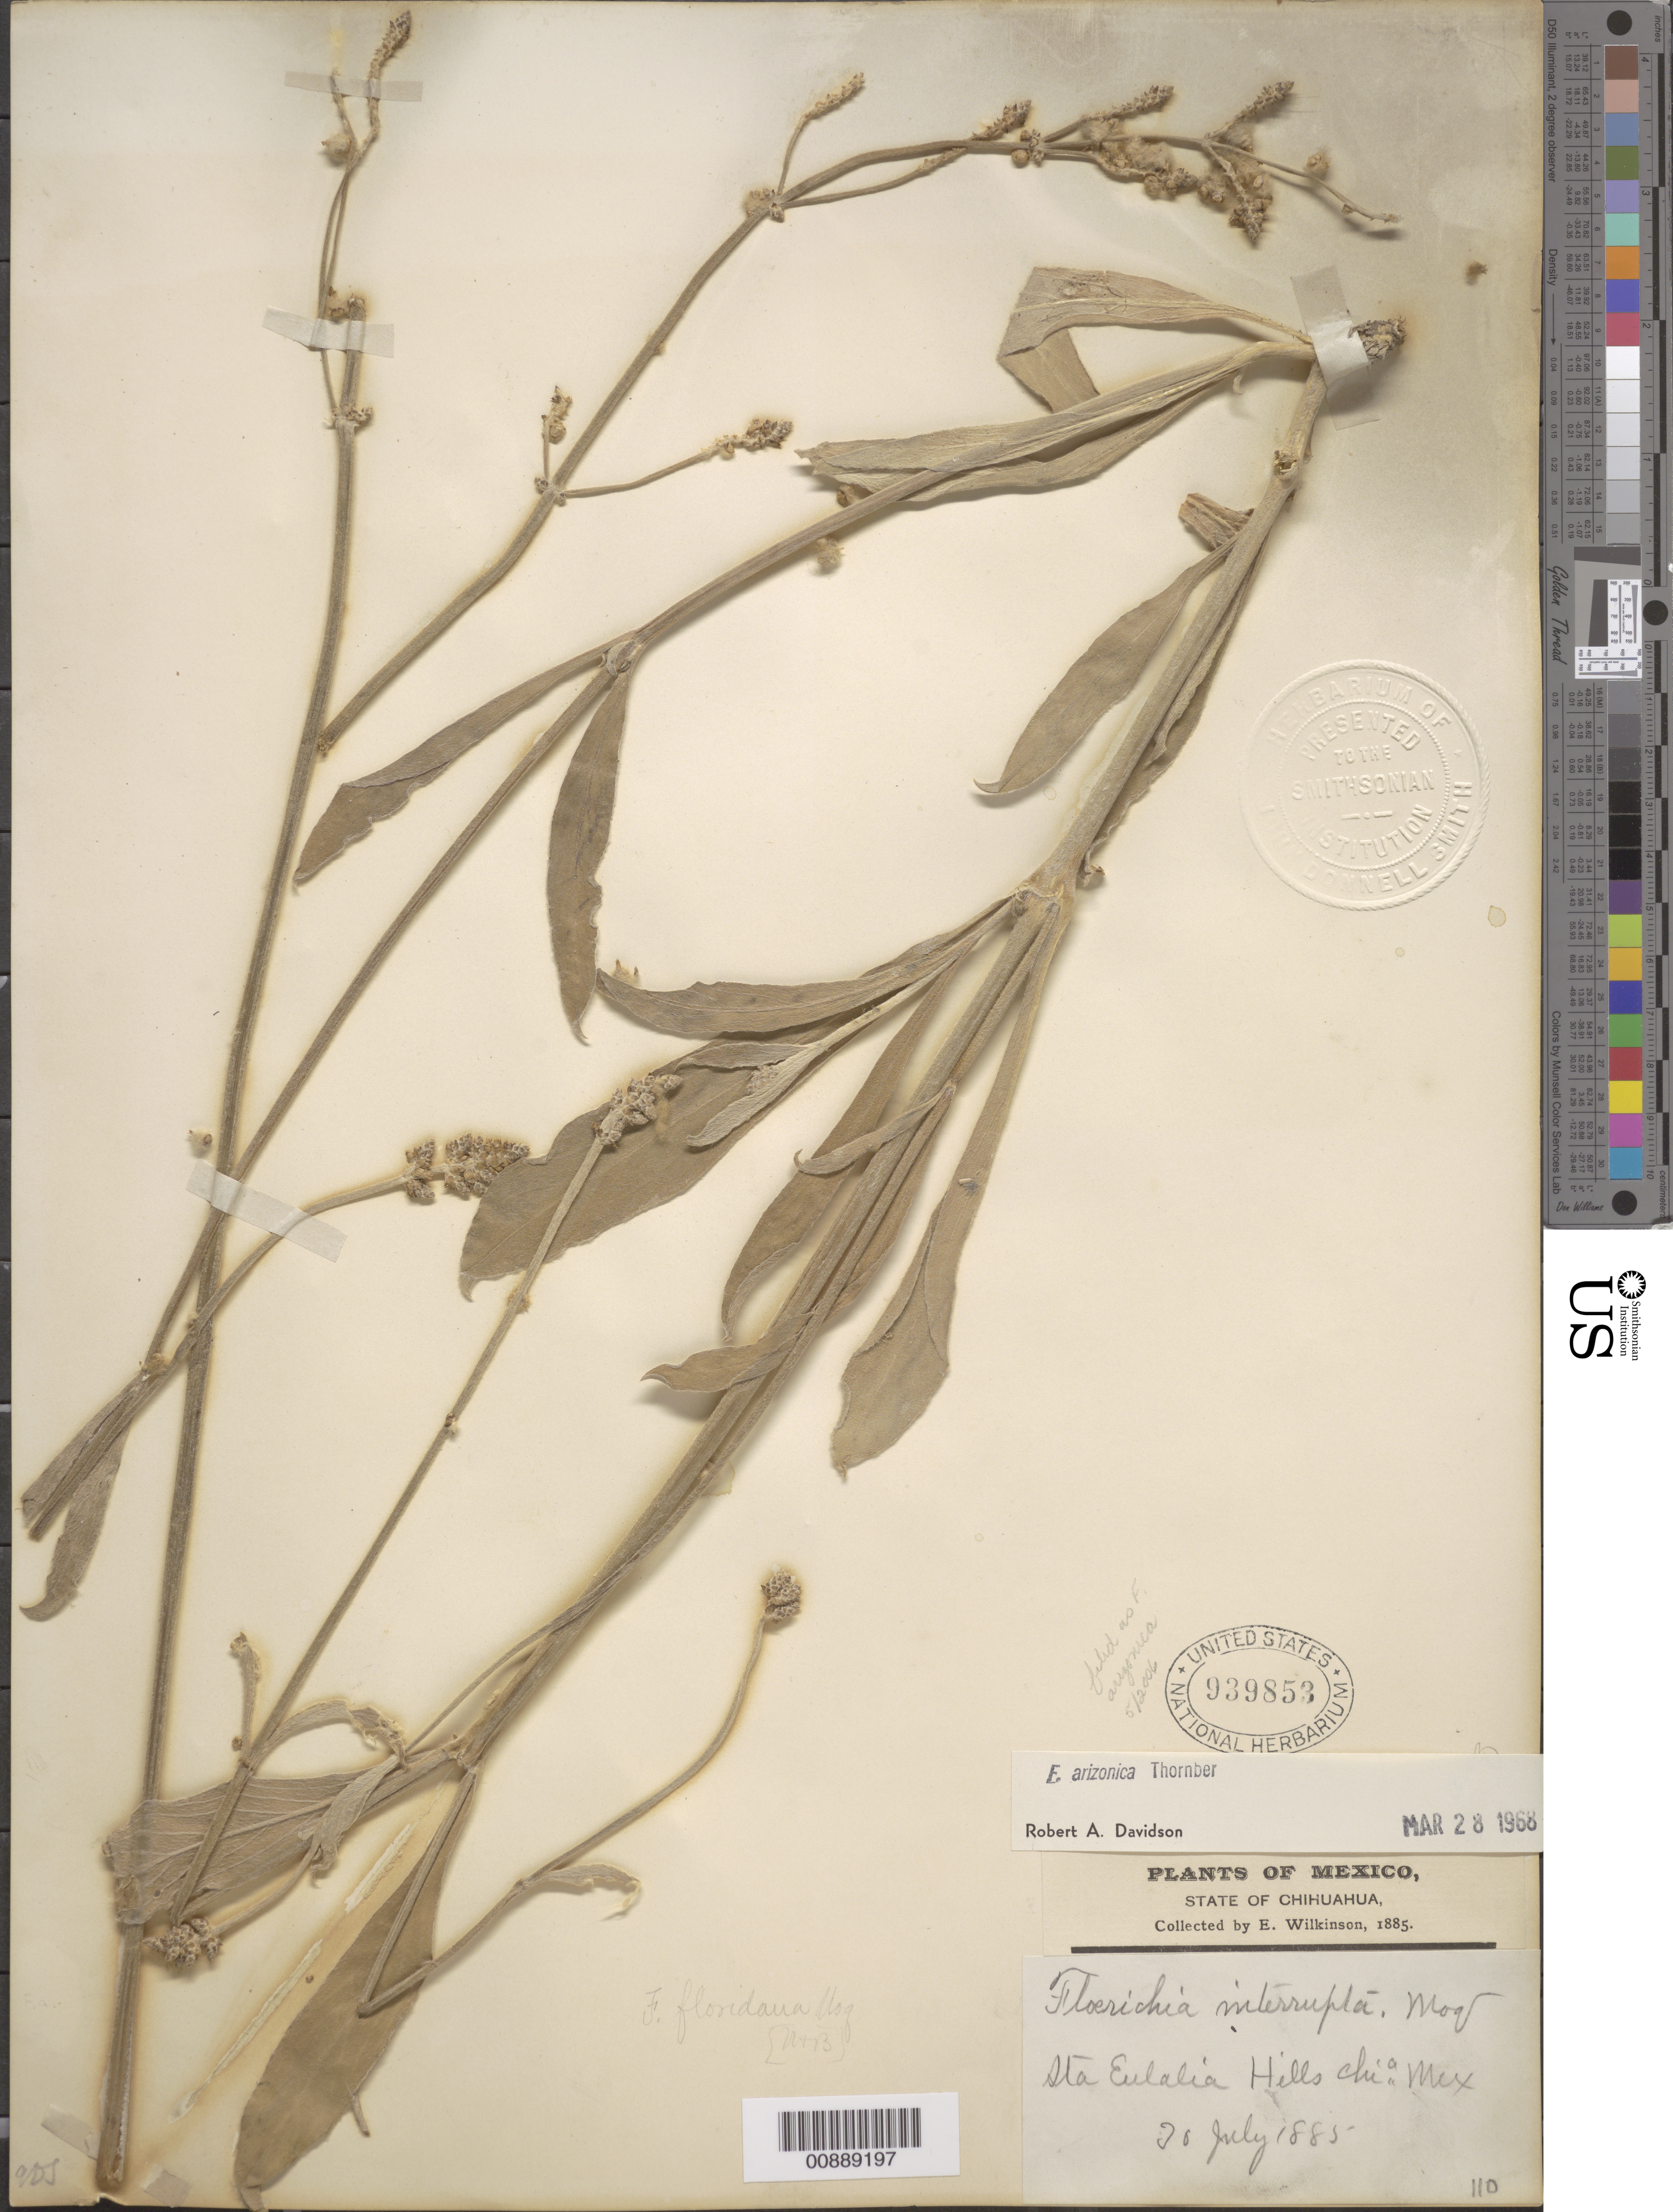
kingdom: Plantae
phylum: Tracheophyta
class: Magnoliopsida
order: Caryophyllales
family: Amaranthaceae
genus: Froelichia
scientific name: Froelichia arizonica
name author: Thornber ex Standl.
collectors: E. Wilkinson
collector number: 110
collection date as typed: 30 Jul 1885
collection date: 1885-07-30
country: Mexico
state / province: Chihuahua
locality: Sta. Eulalia Hills, Chihuahua.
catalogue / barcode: US 939853